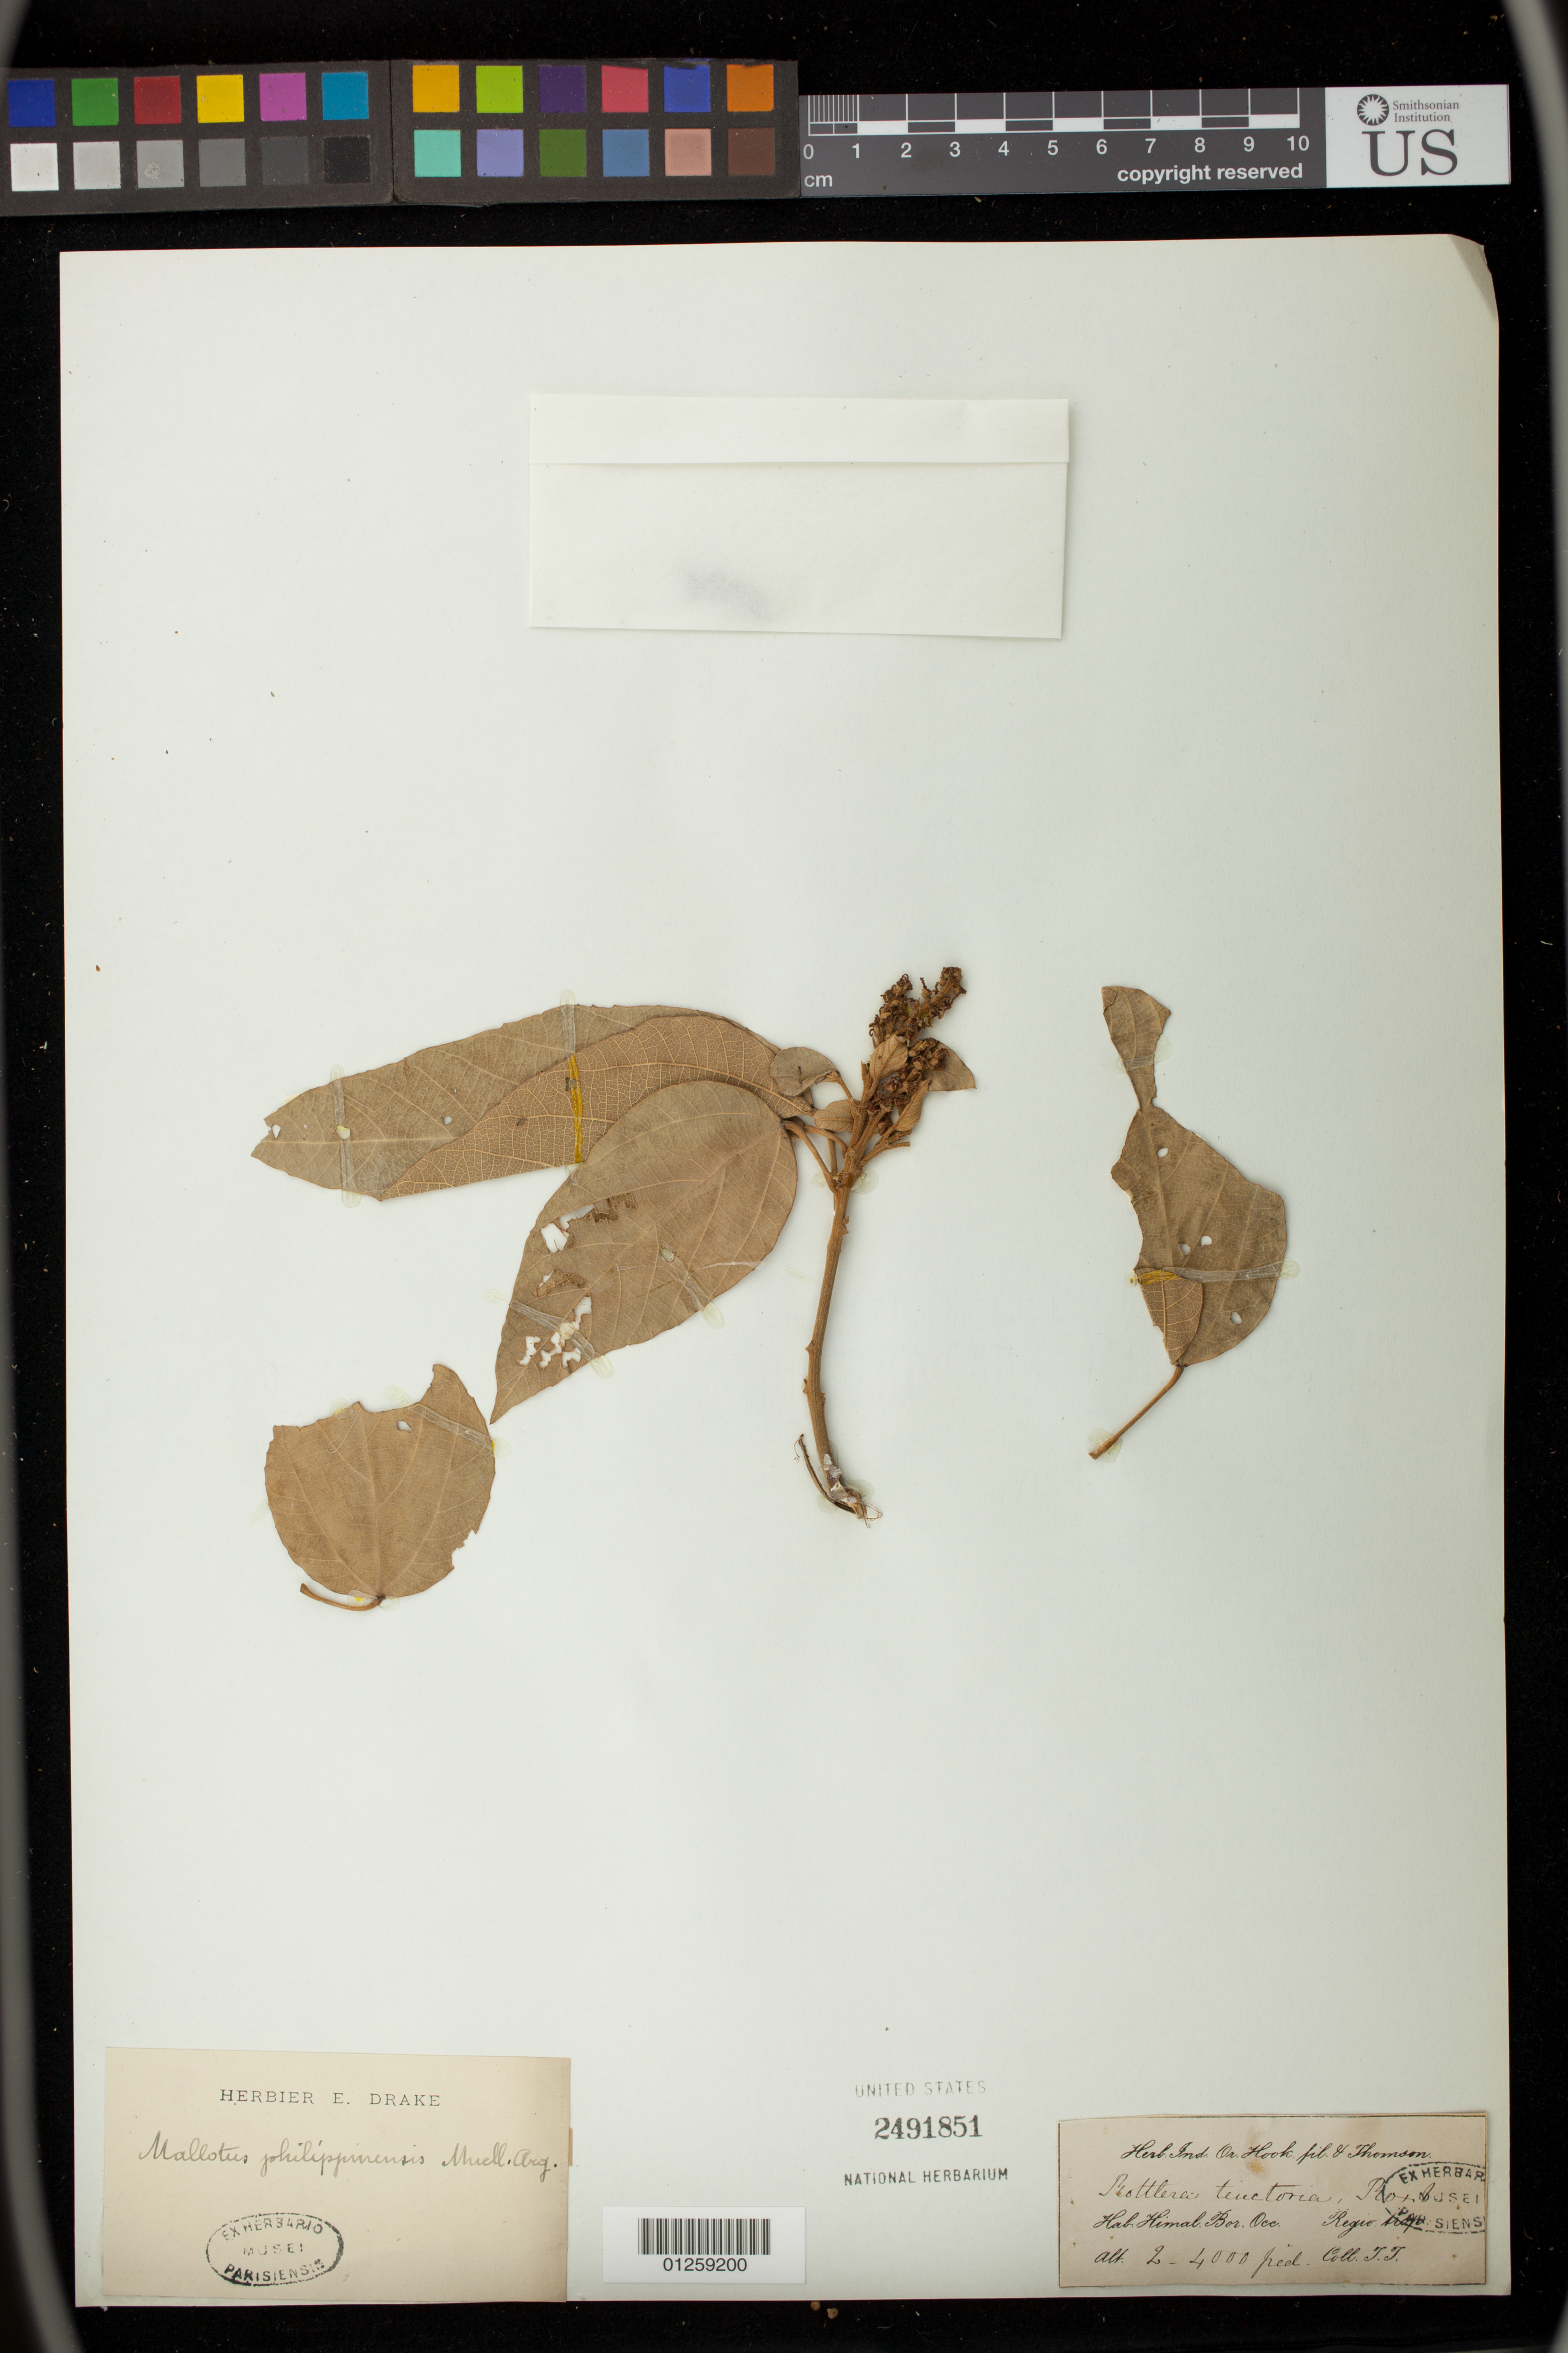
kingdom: Plantae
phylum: Tracheophyta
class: Magnoliopsida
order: Malpighiales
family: Euphorbiaceae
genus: Mallotus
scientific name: Mallotus philippensis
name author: (Lam.) Müll. Arg.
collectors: J. J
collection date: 1848/1850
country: India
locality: Himal. Bor. Occ.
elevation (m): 610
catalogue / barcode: US 2491851